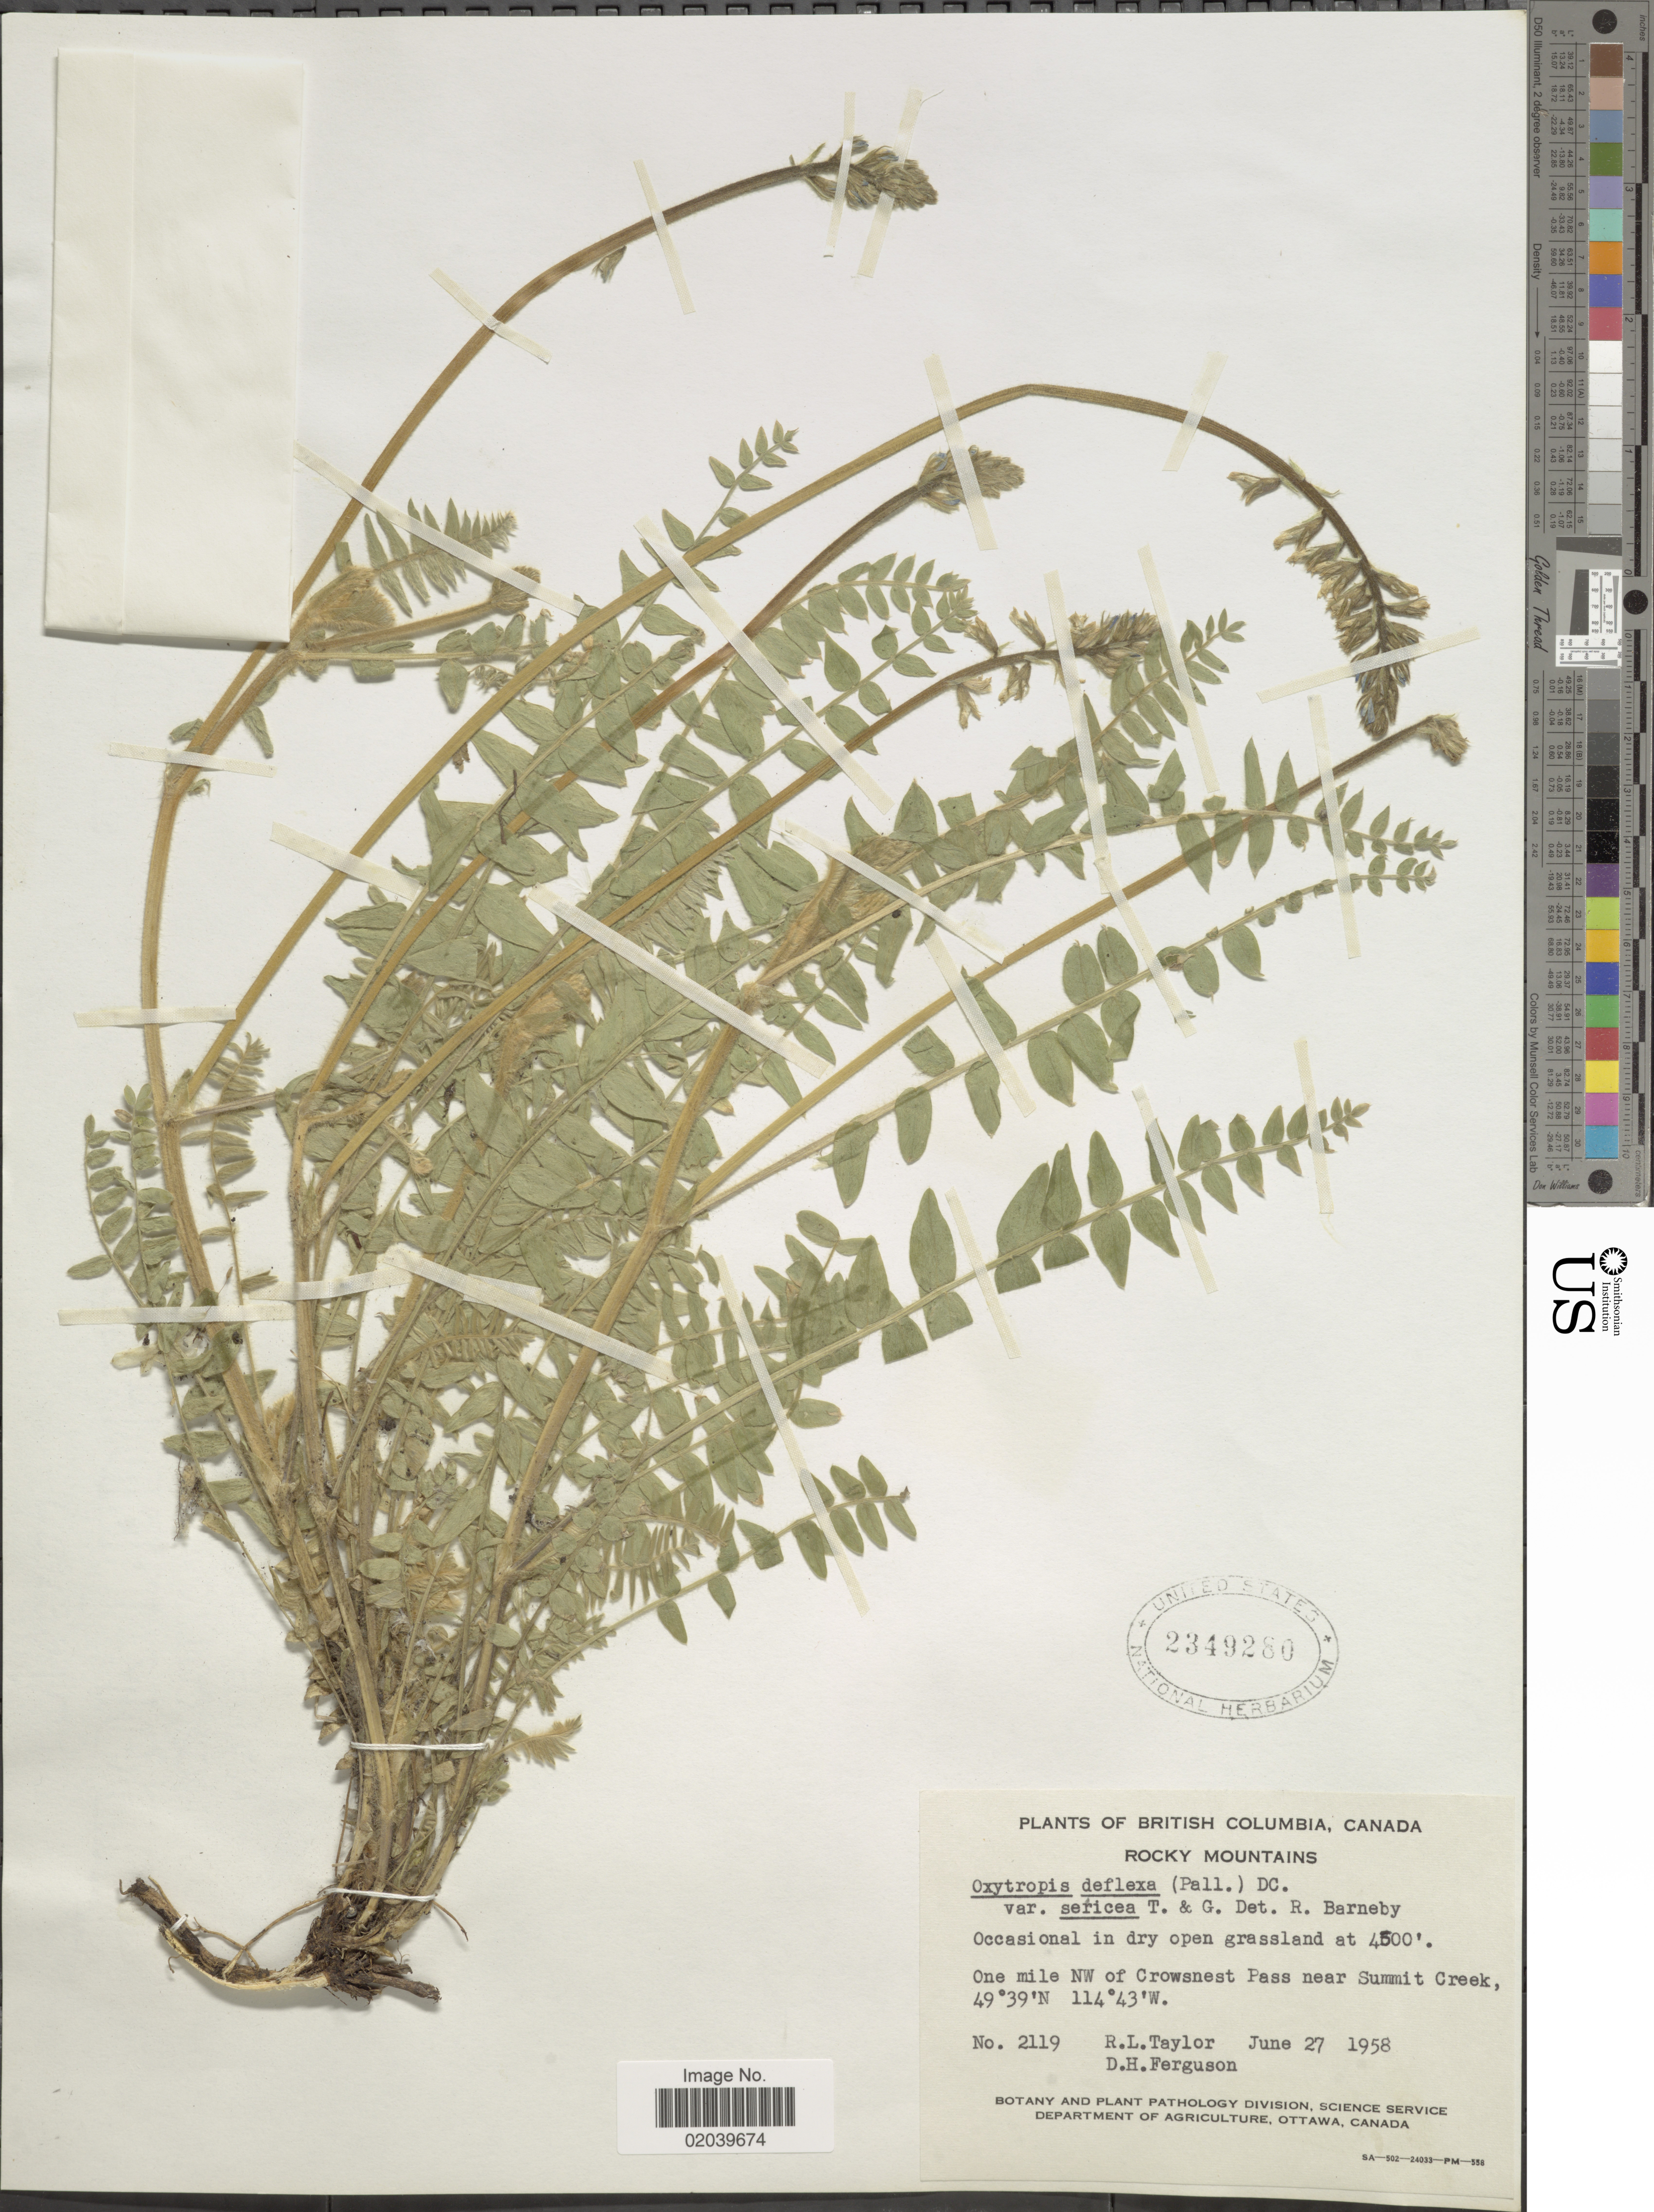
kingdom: Plantae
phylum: Tracheophyta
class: Magnoliopsida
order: Fabales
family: Fabaceae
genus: Oxytropis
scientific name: Oxytropis deflexa var. sericea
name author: Torr. & A. Gray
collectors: R. Taylor & D. Ferguson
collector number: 2119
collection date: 1958-06-27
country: Canada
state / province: British Columbia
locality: British Columbia, One Mile NW of Crowsnest Pass near Summit Creek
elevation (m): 1372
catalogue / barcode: US 2349280